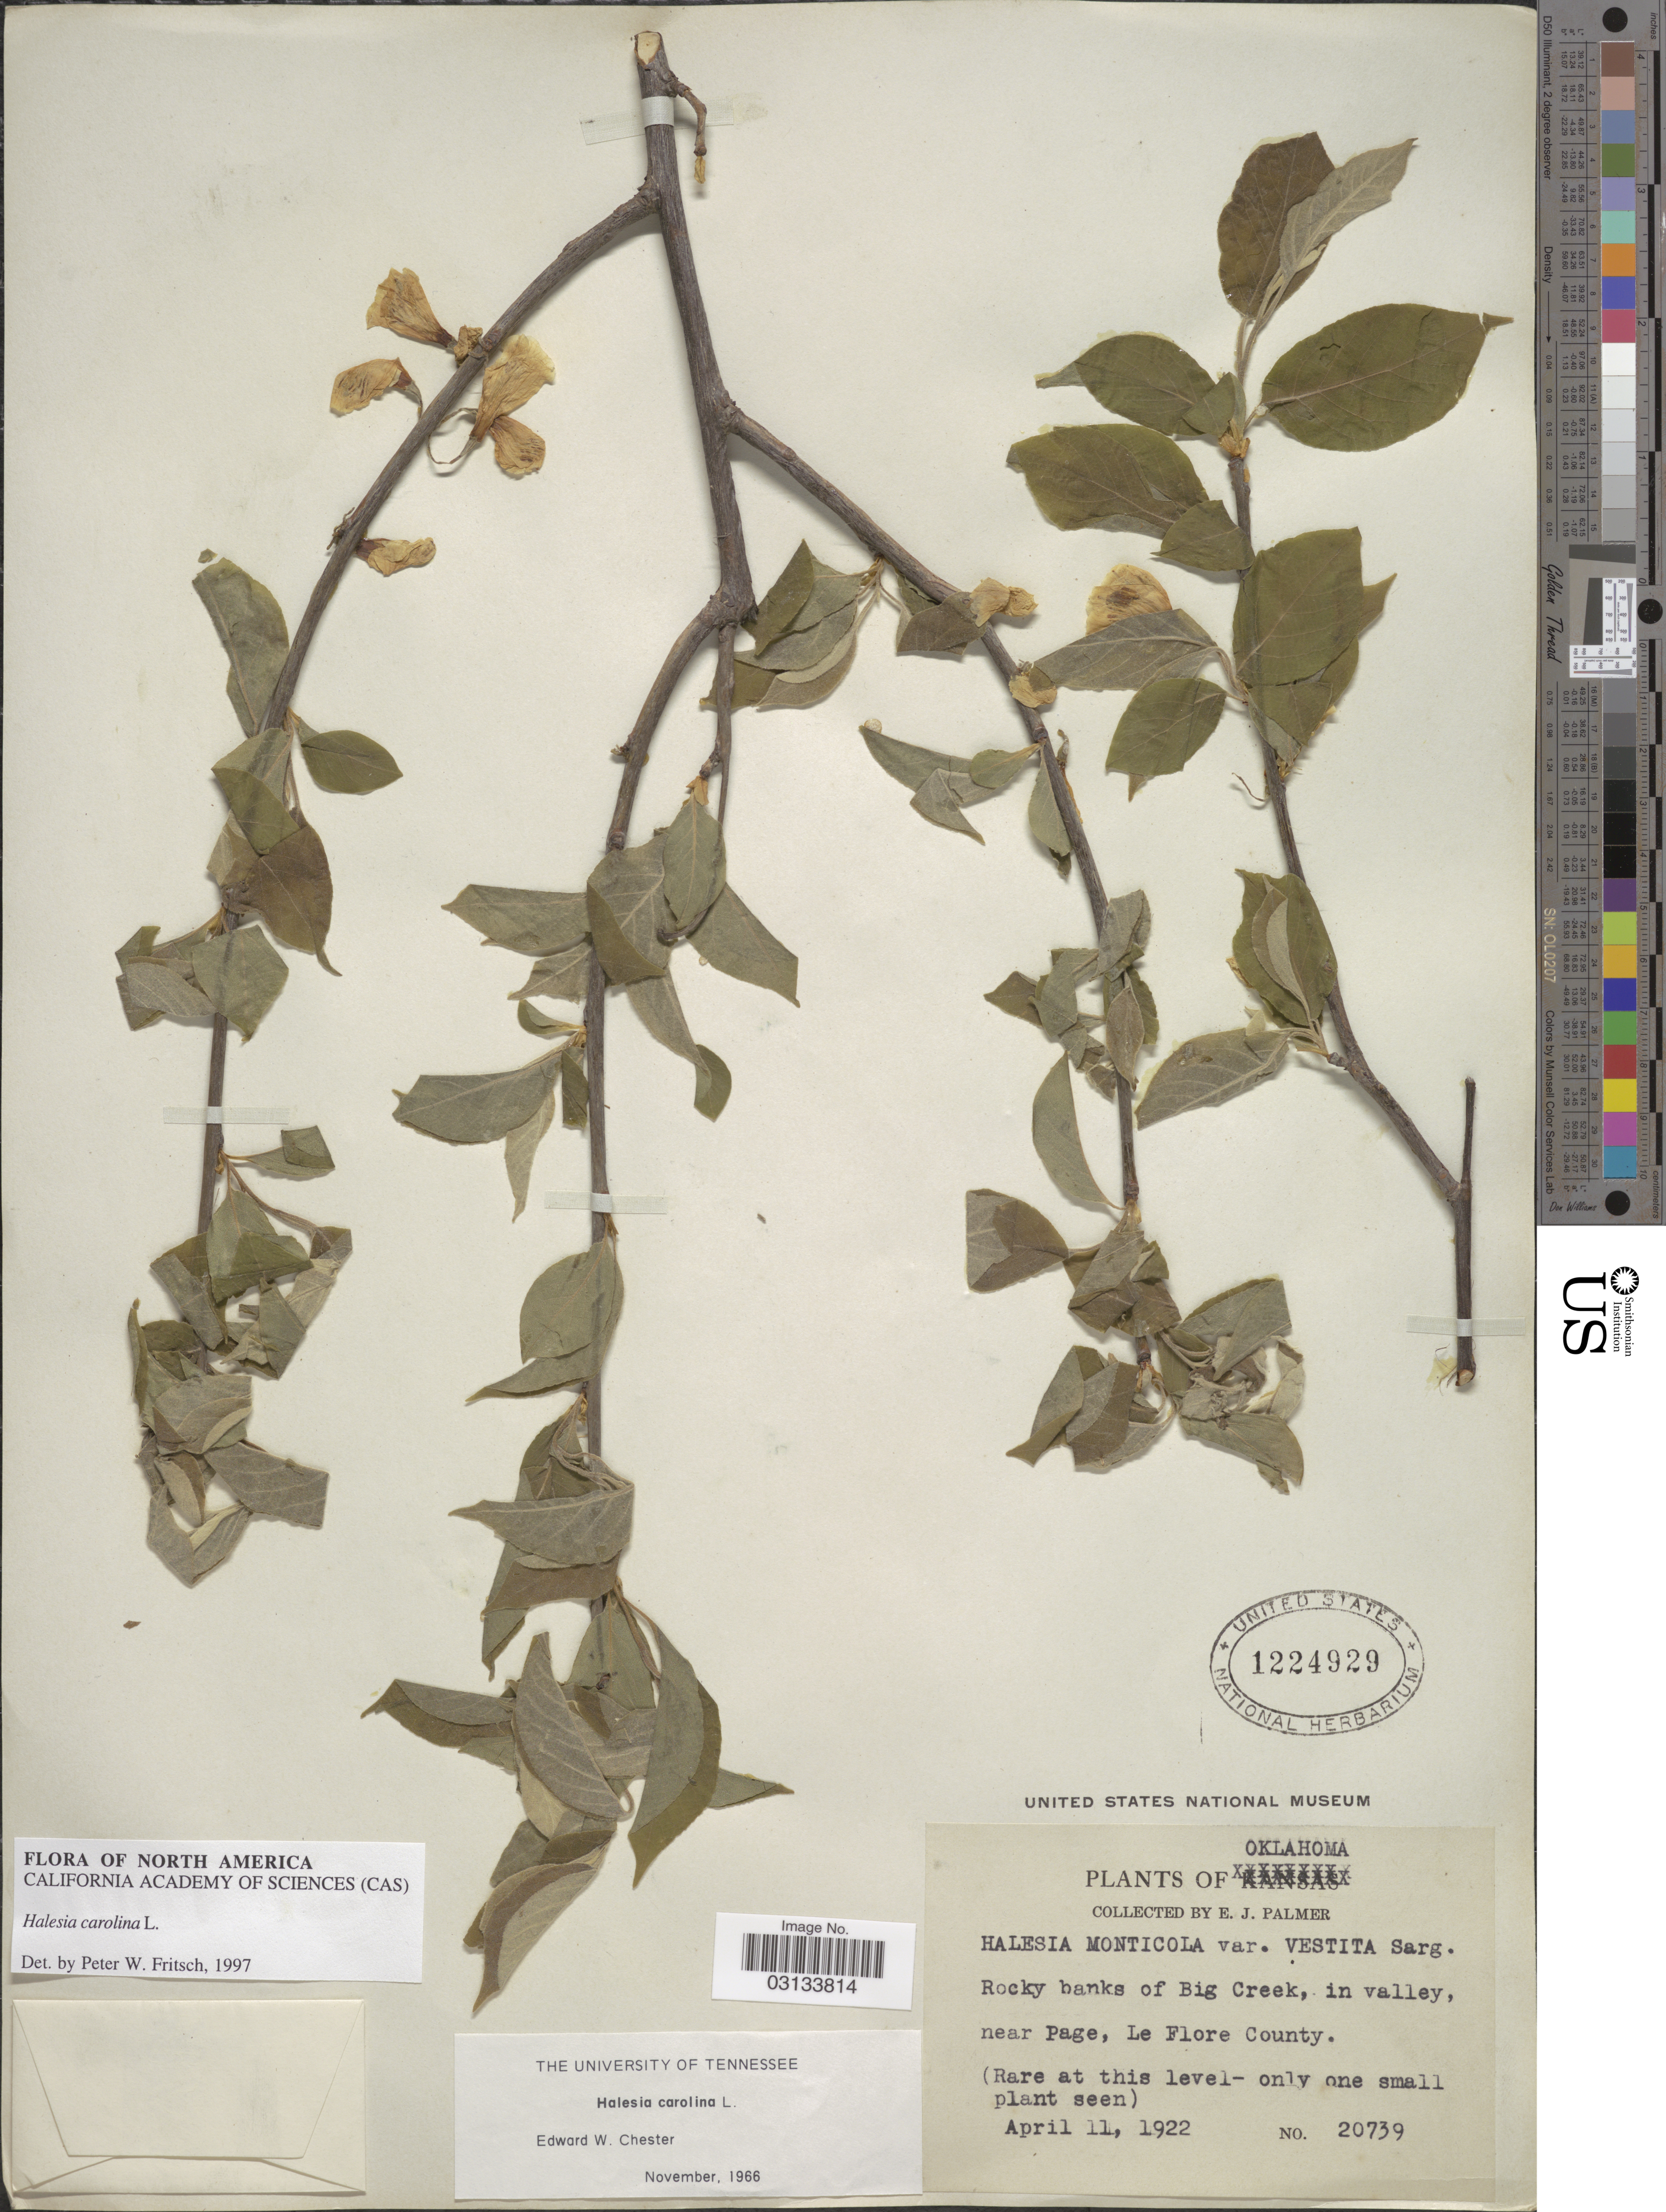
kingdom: Plantae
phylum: Tracheophyta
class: Magnoliopsida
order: Ericales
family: Styracaceae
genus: Halesia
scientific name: Halesia carolina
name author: L.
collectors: E. J. Palmer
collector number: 20739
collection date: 1922-04-11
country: United States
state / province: Oklahoma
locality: Rocky banks of Big Creek, in valley, near Page, Le Flore County.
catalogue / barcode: US 1224929